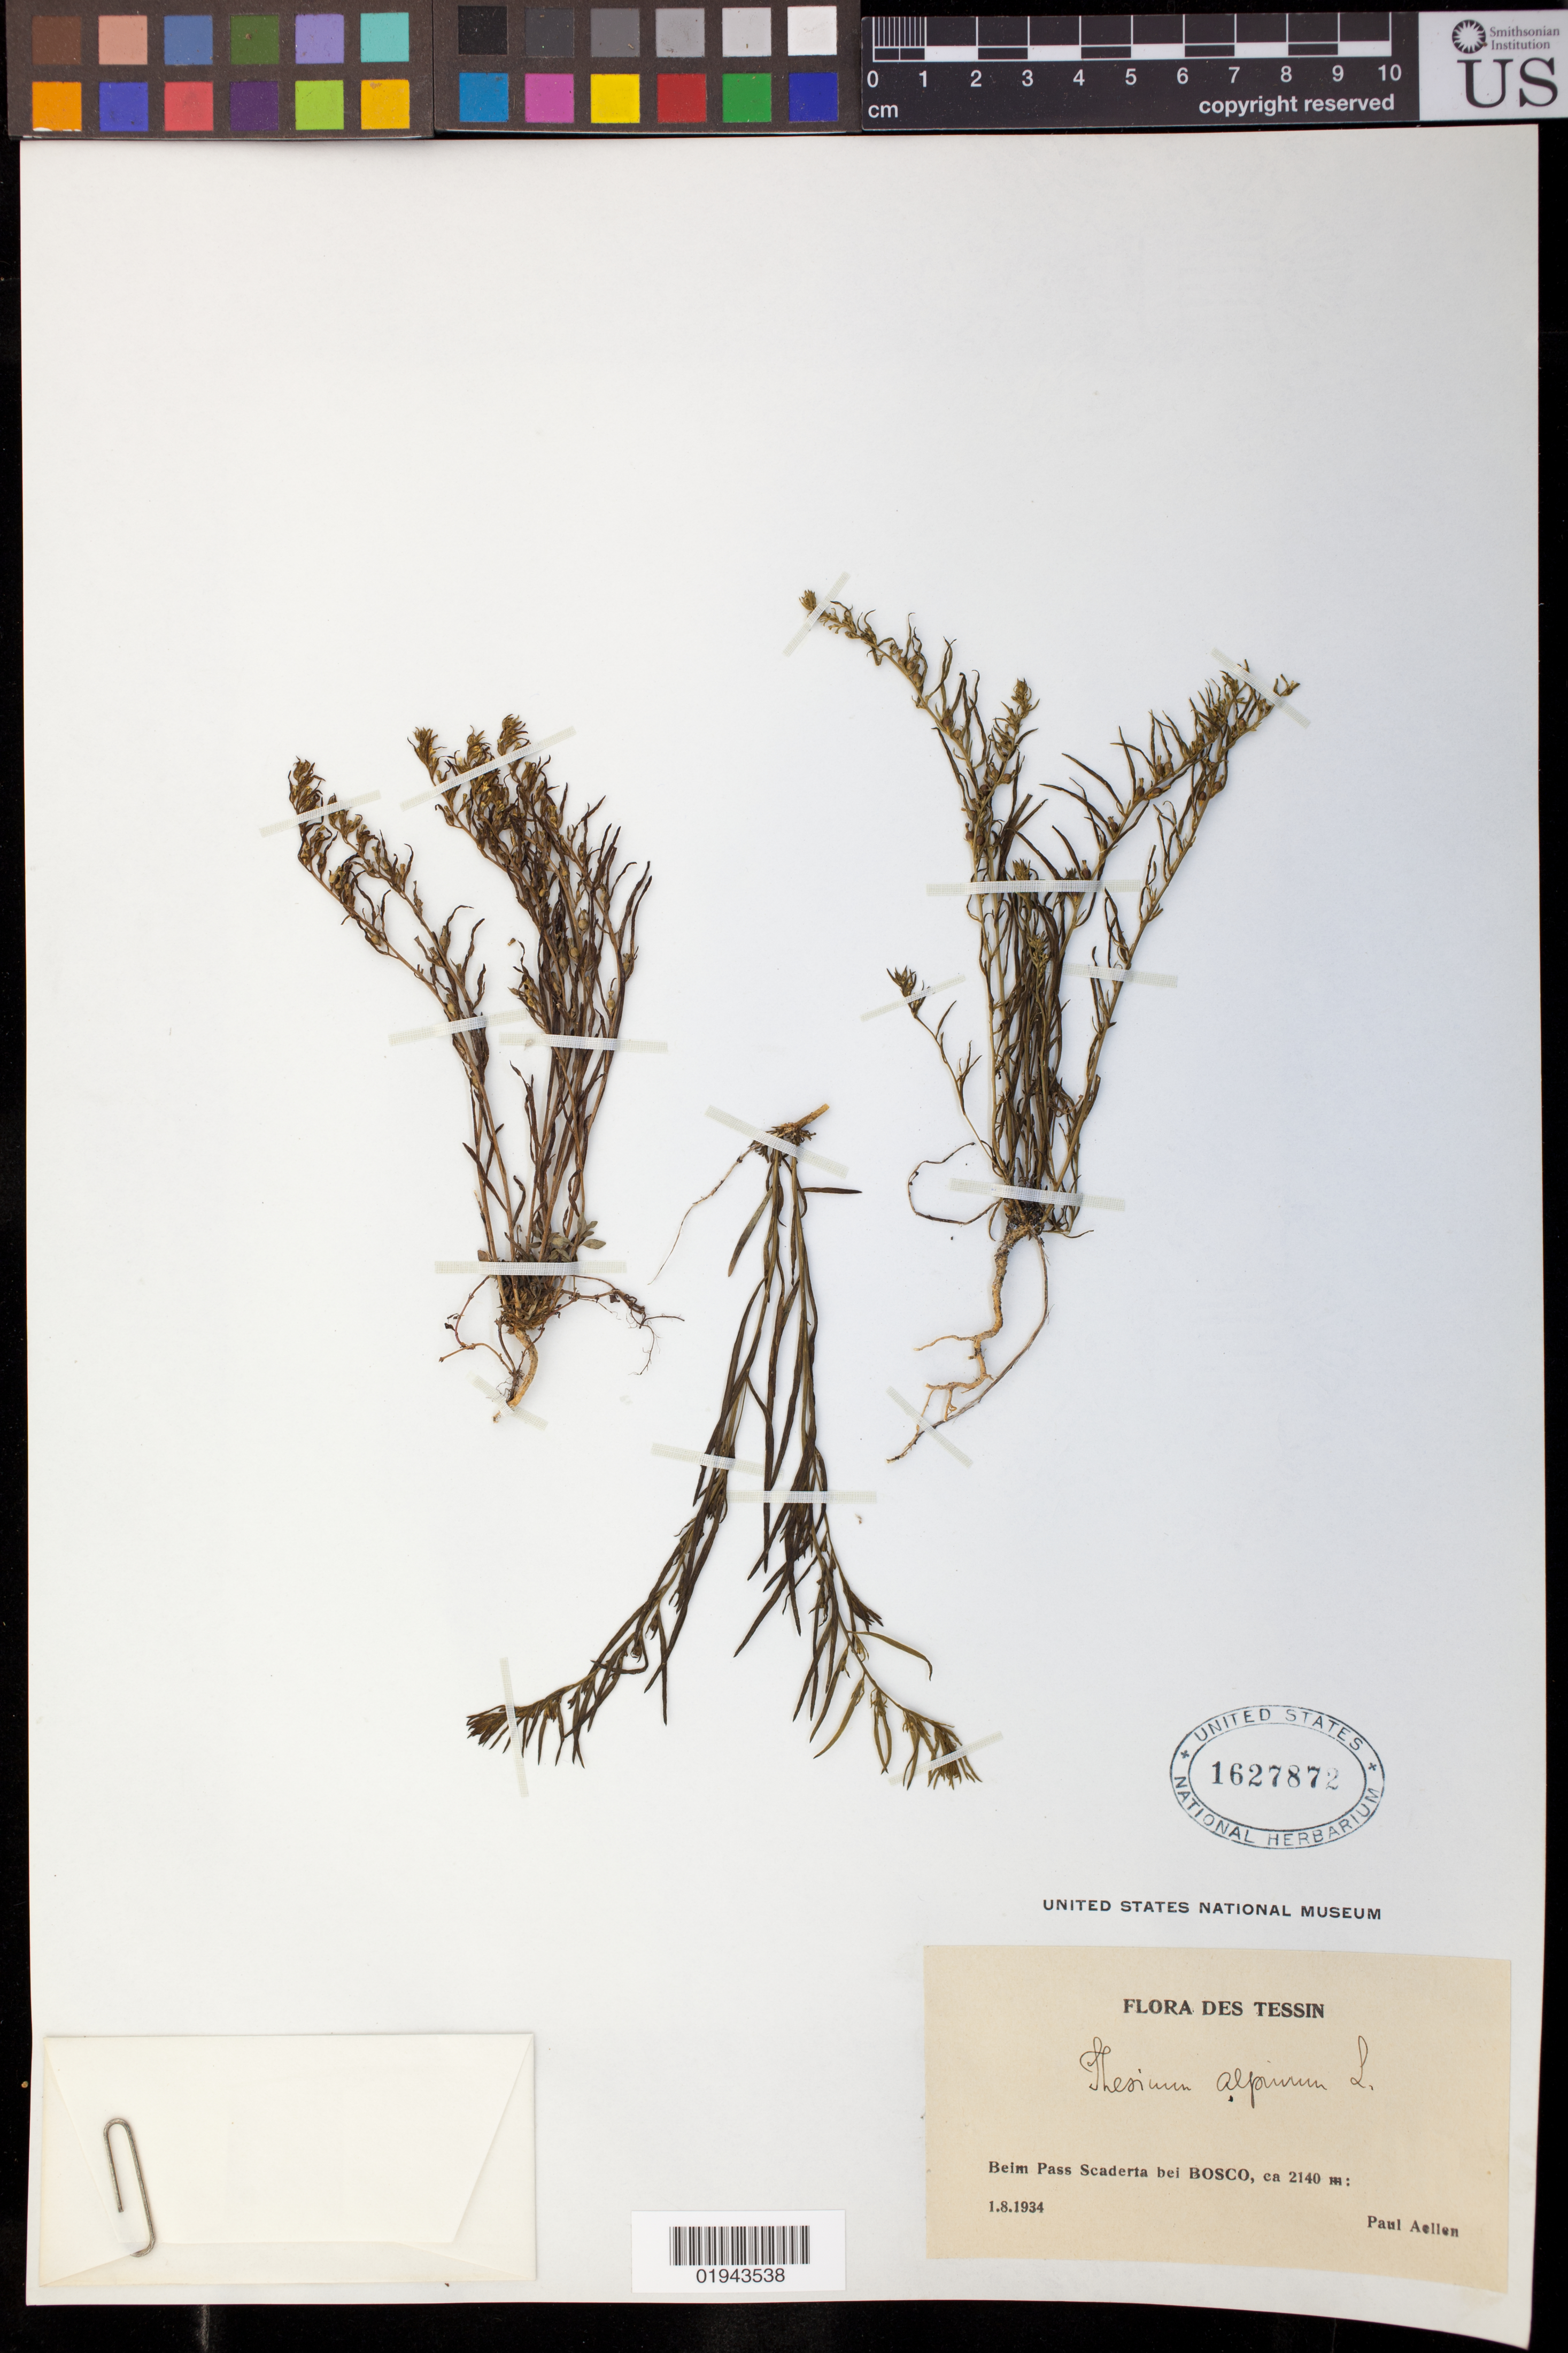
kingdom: Plantae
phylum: Tracheophyta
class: Magnoliopsida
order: Santalales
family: Thesiaceae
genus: Thesium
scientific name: Thesium alpinum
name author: L.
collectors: P. H. Allen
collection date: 1934-08-01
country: Switzerland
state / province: Ticino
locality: Beim Pass Scaderta bei Bosco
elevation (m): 2140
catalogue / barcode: US 1627872